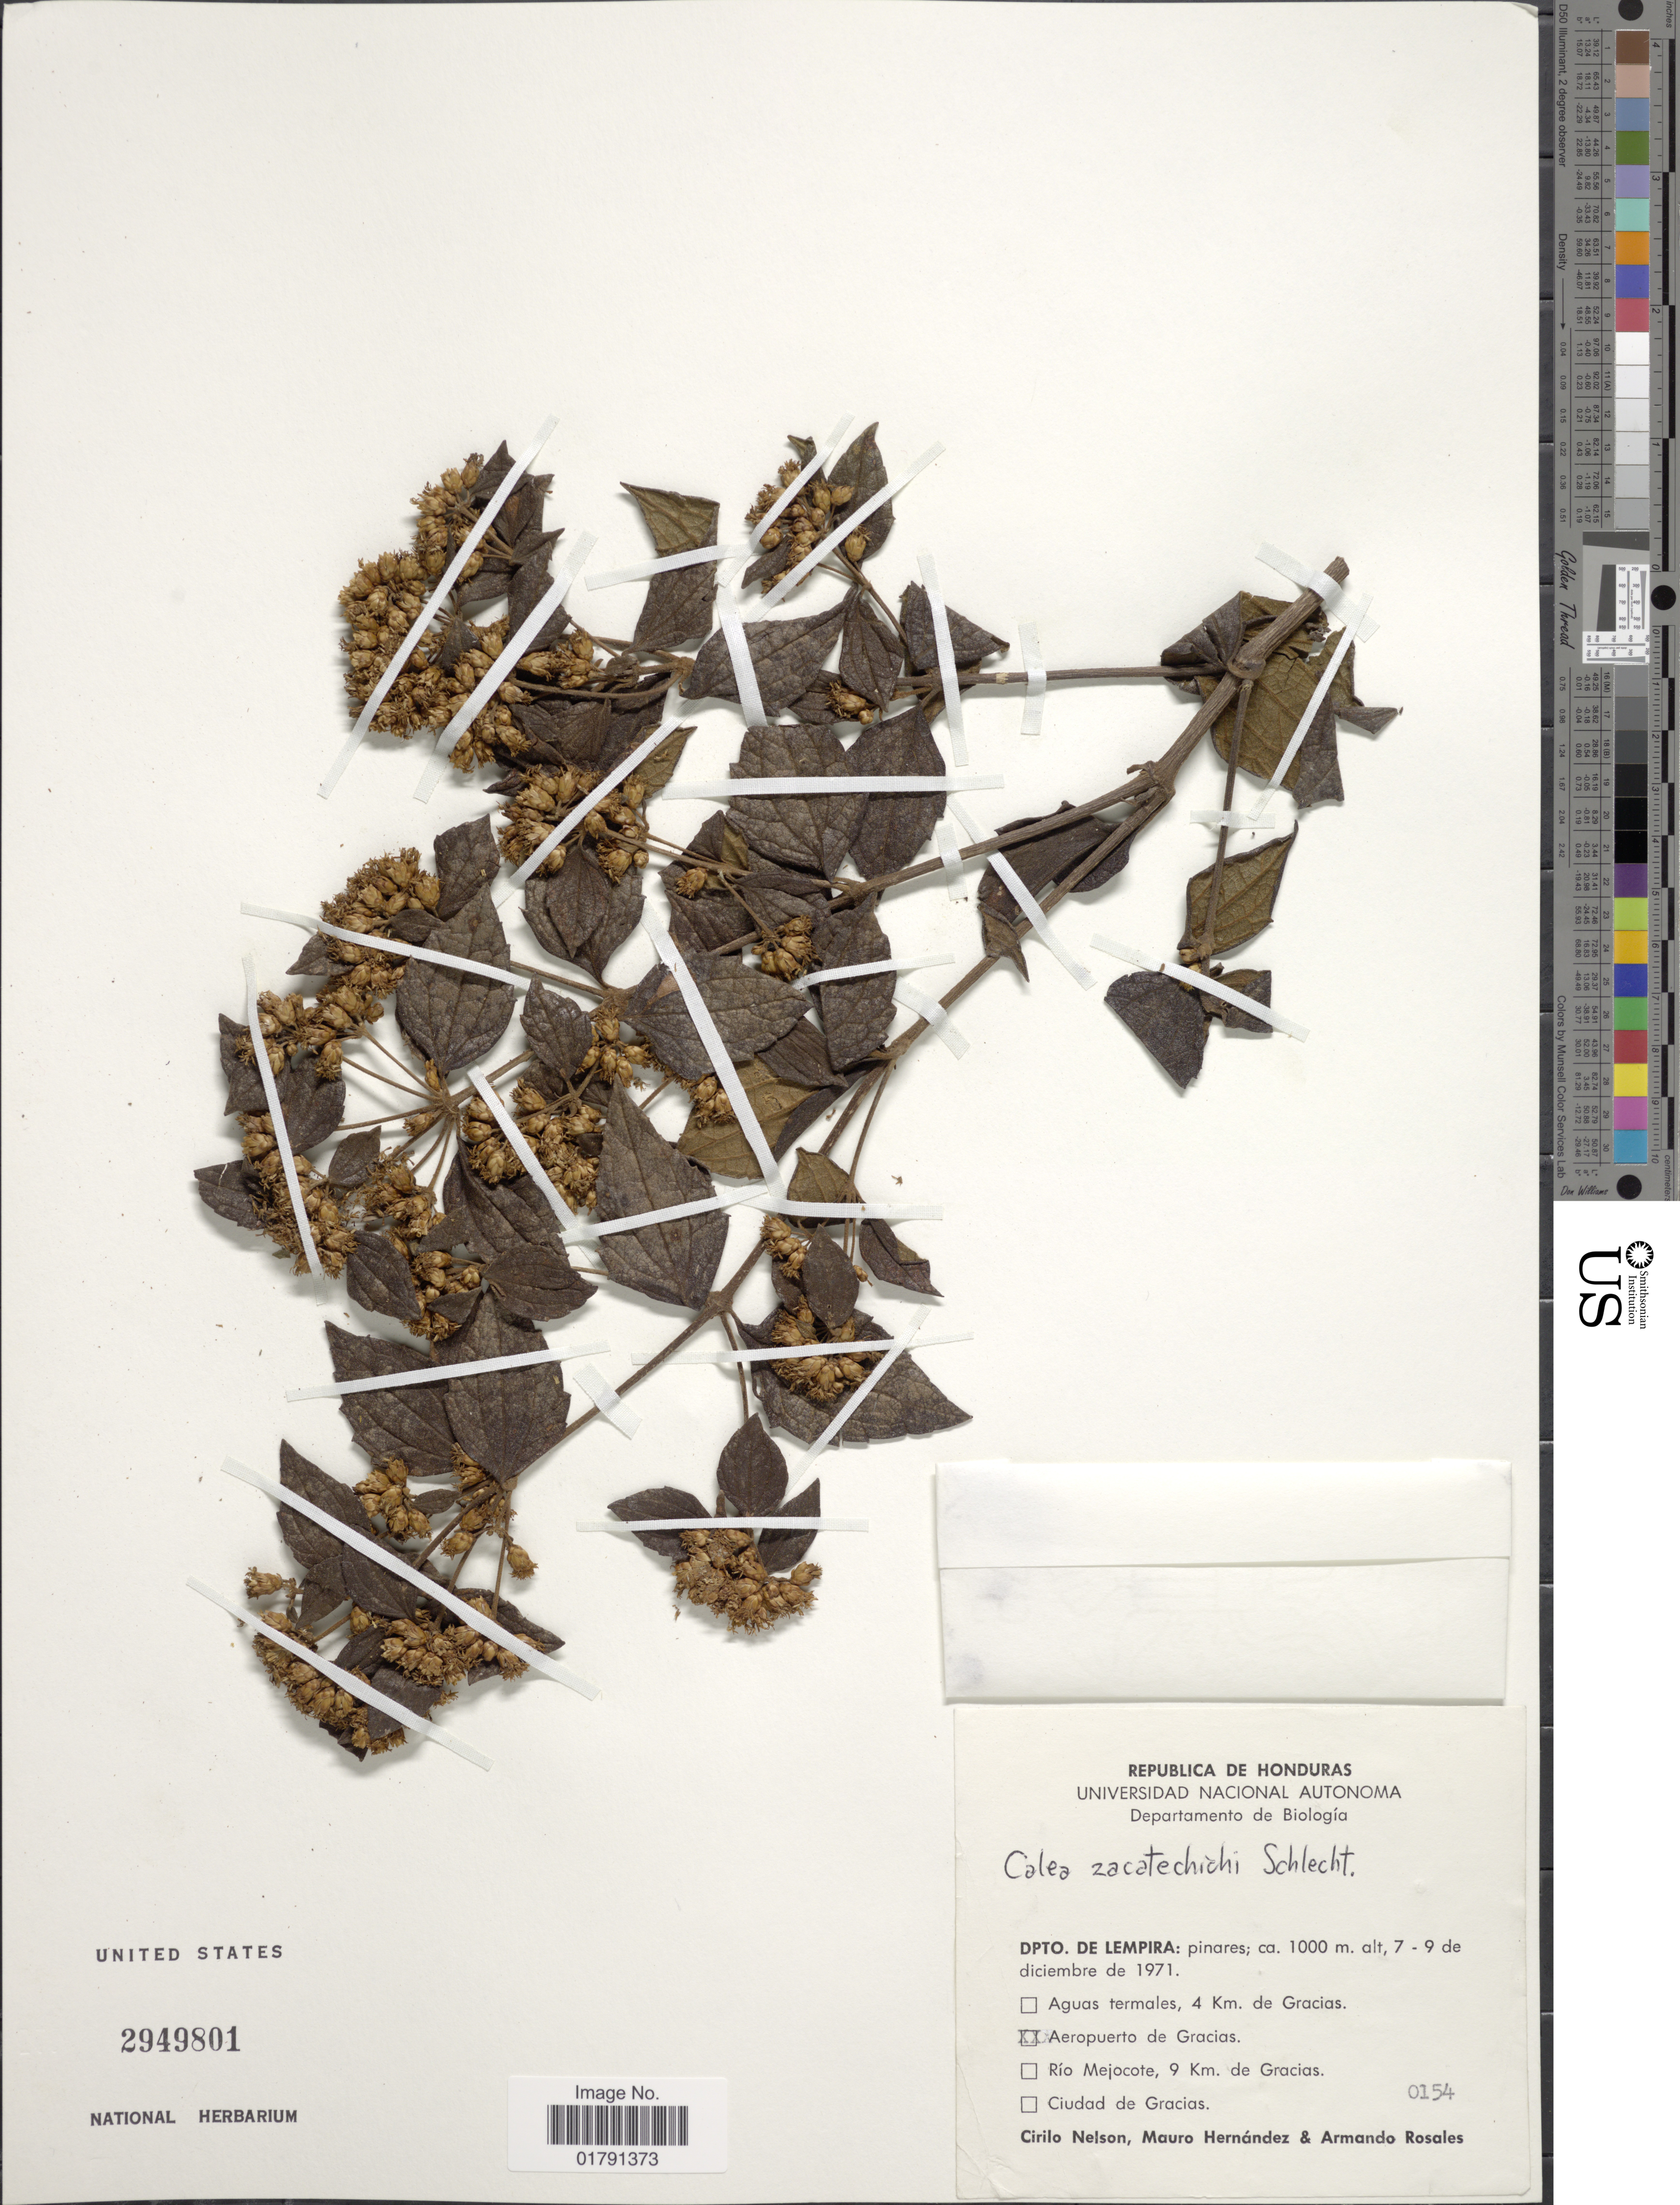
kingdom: Plantae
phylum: Tracheophyta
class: Magnoliopsida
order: Asterales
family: Asteraceae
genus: Calea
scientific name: Calea ternifolia Oliv., hom. illeg.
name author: Oliv.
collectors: C. H. Nelson, M. Hernandez & A. Rosales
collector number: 0154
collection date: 1971-12-07/1971-12-09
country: Honduras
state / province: Lempira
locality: Aeropuerto de Gracias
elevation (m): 1000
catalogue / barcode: US 2949801